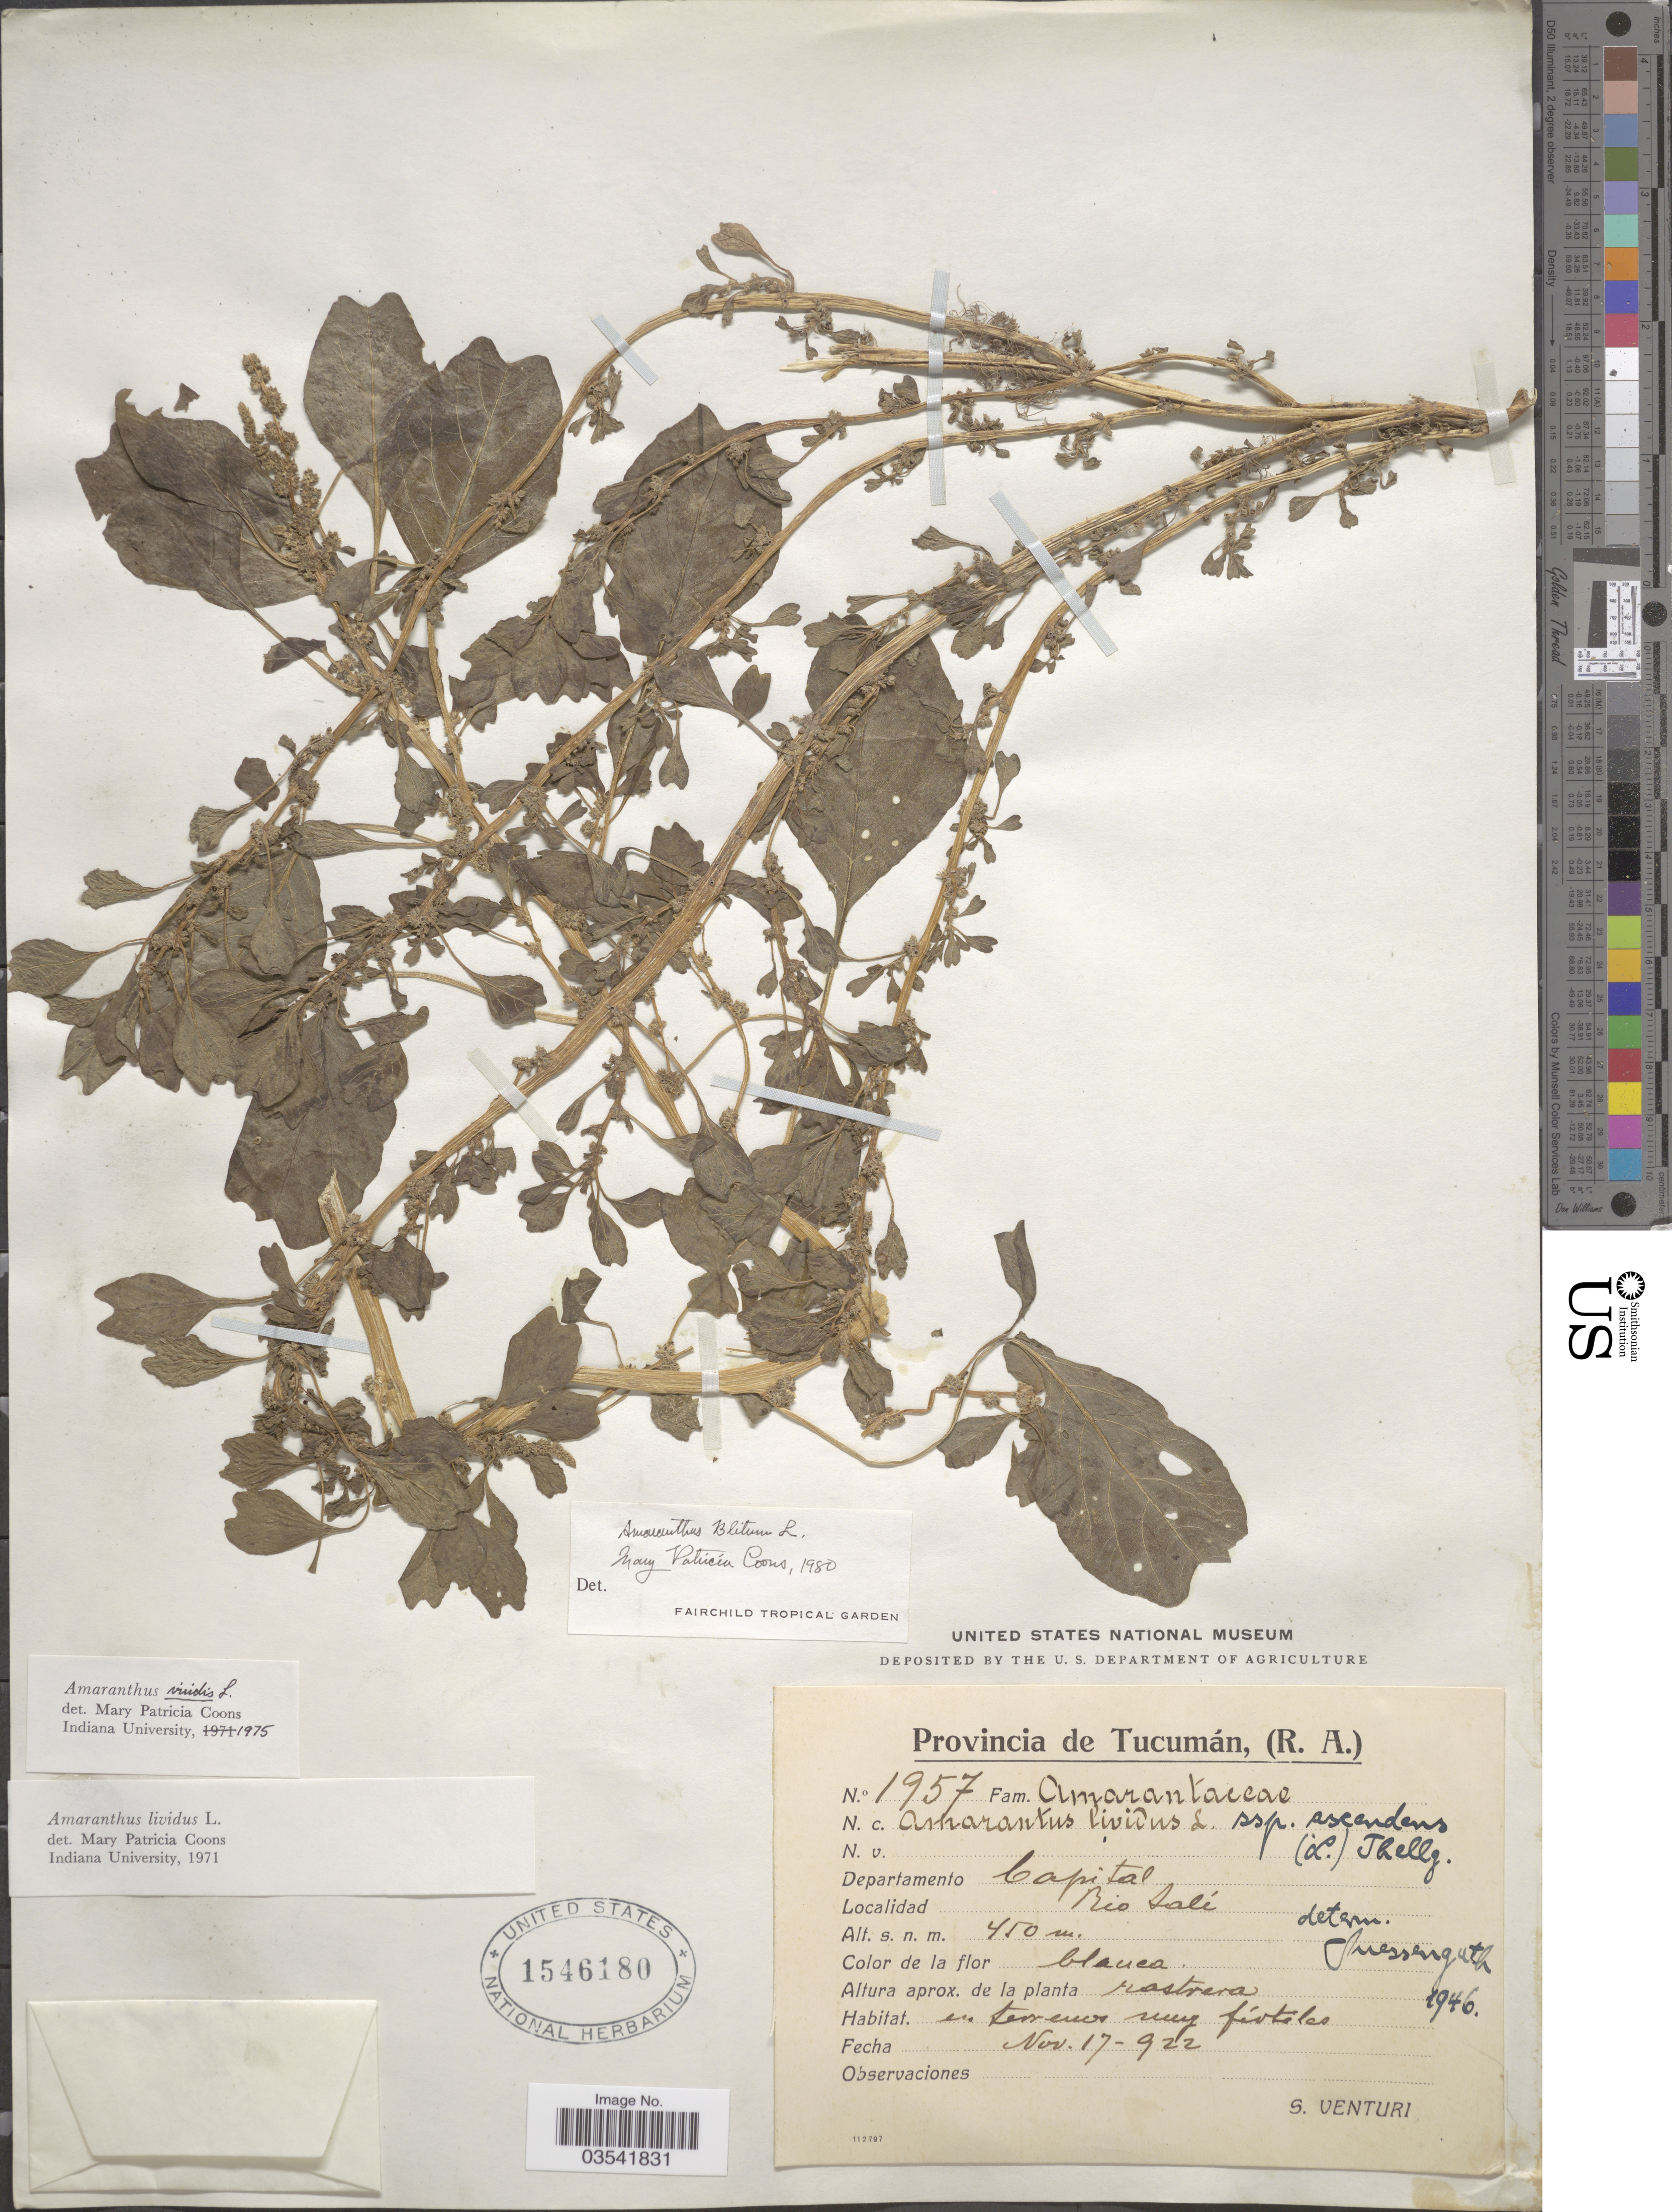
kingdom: Plantae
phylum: Tracheophyta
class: Magnoliopsida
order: Caryophyllales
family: Amaranthaceae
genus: Amaranthus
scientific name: Amaranthus blitum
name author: L.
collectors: S. Venturi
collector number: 1957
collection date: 1922-11-17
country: Argentina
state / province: Tucuman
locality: Departamento Capital. Rio Salí.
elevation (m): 450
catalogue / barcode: US 1546180